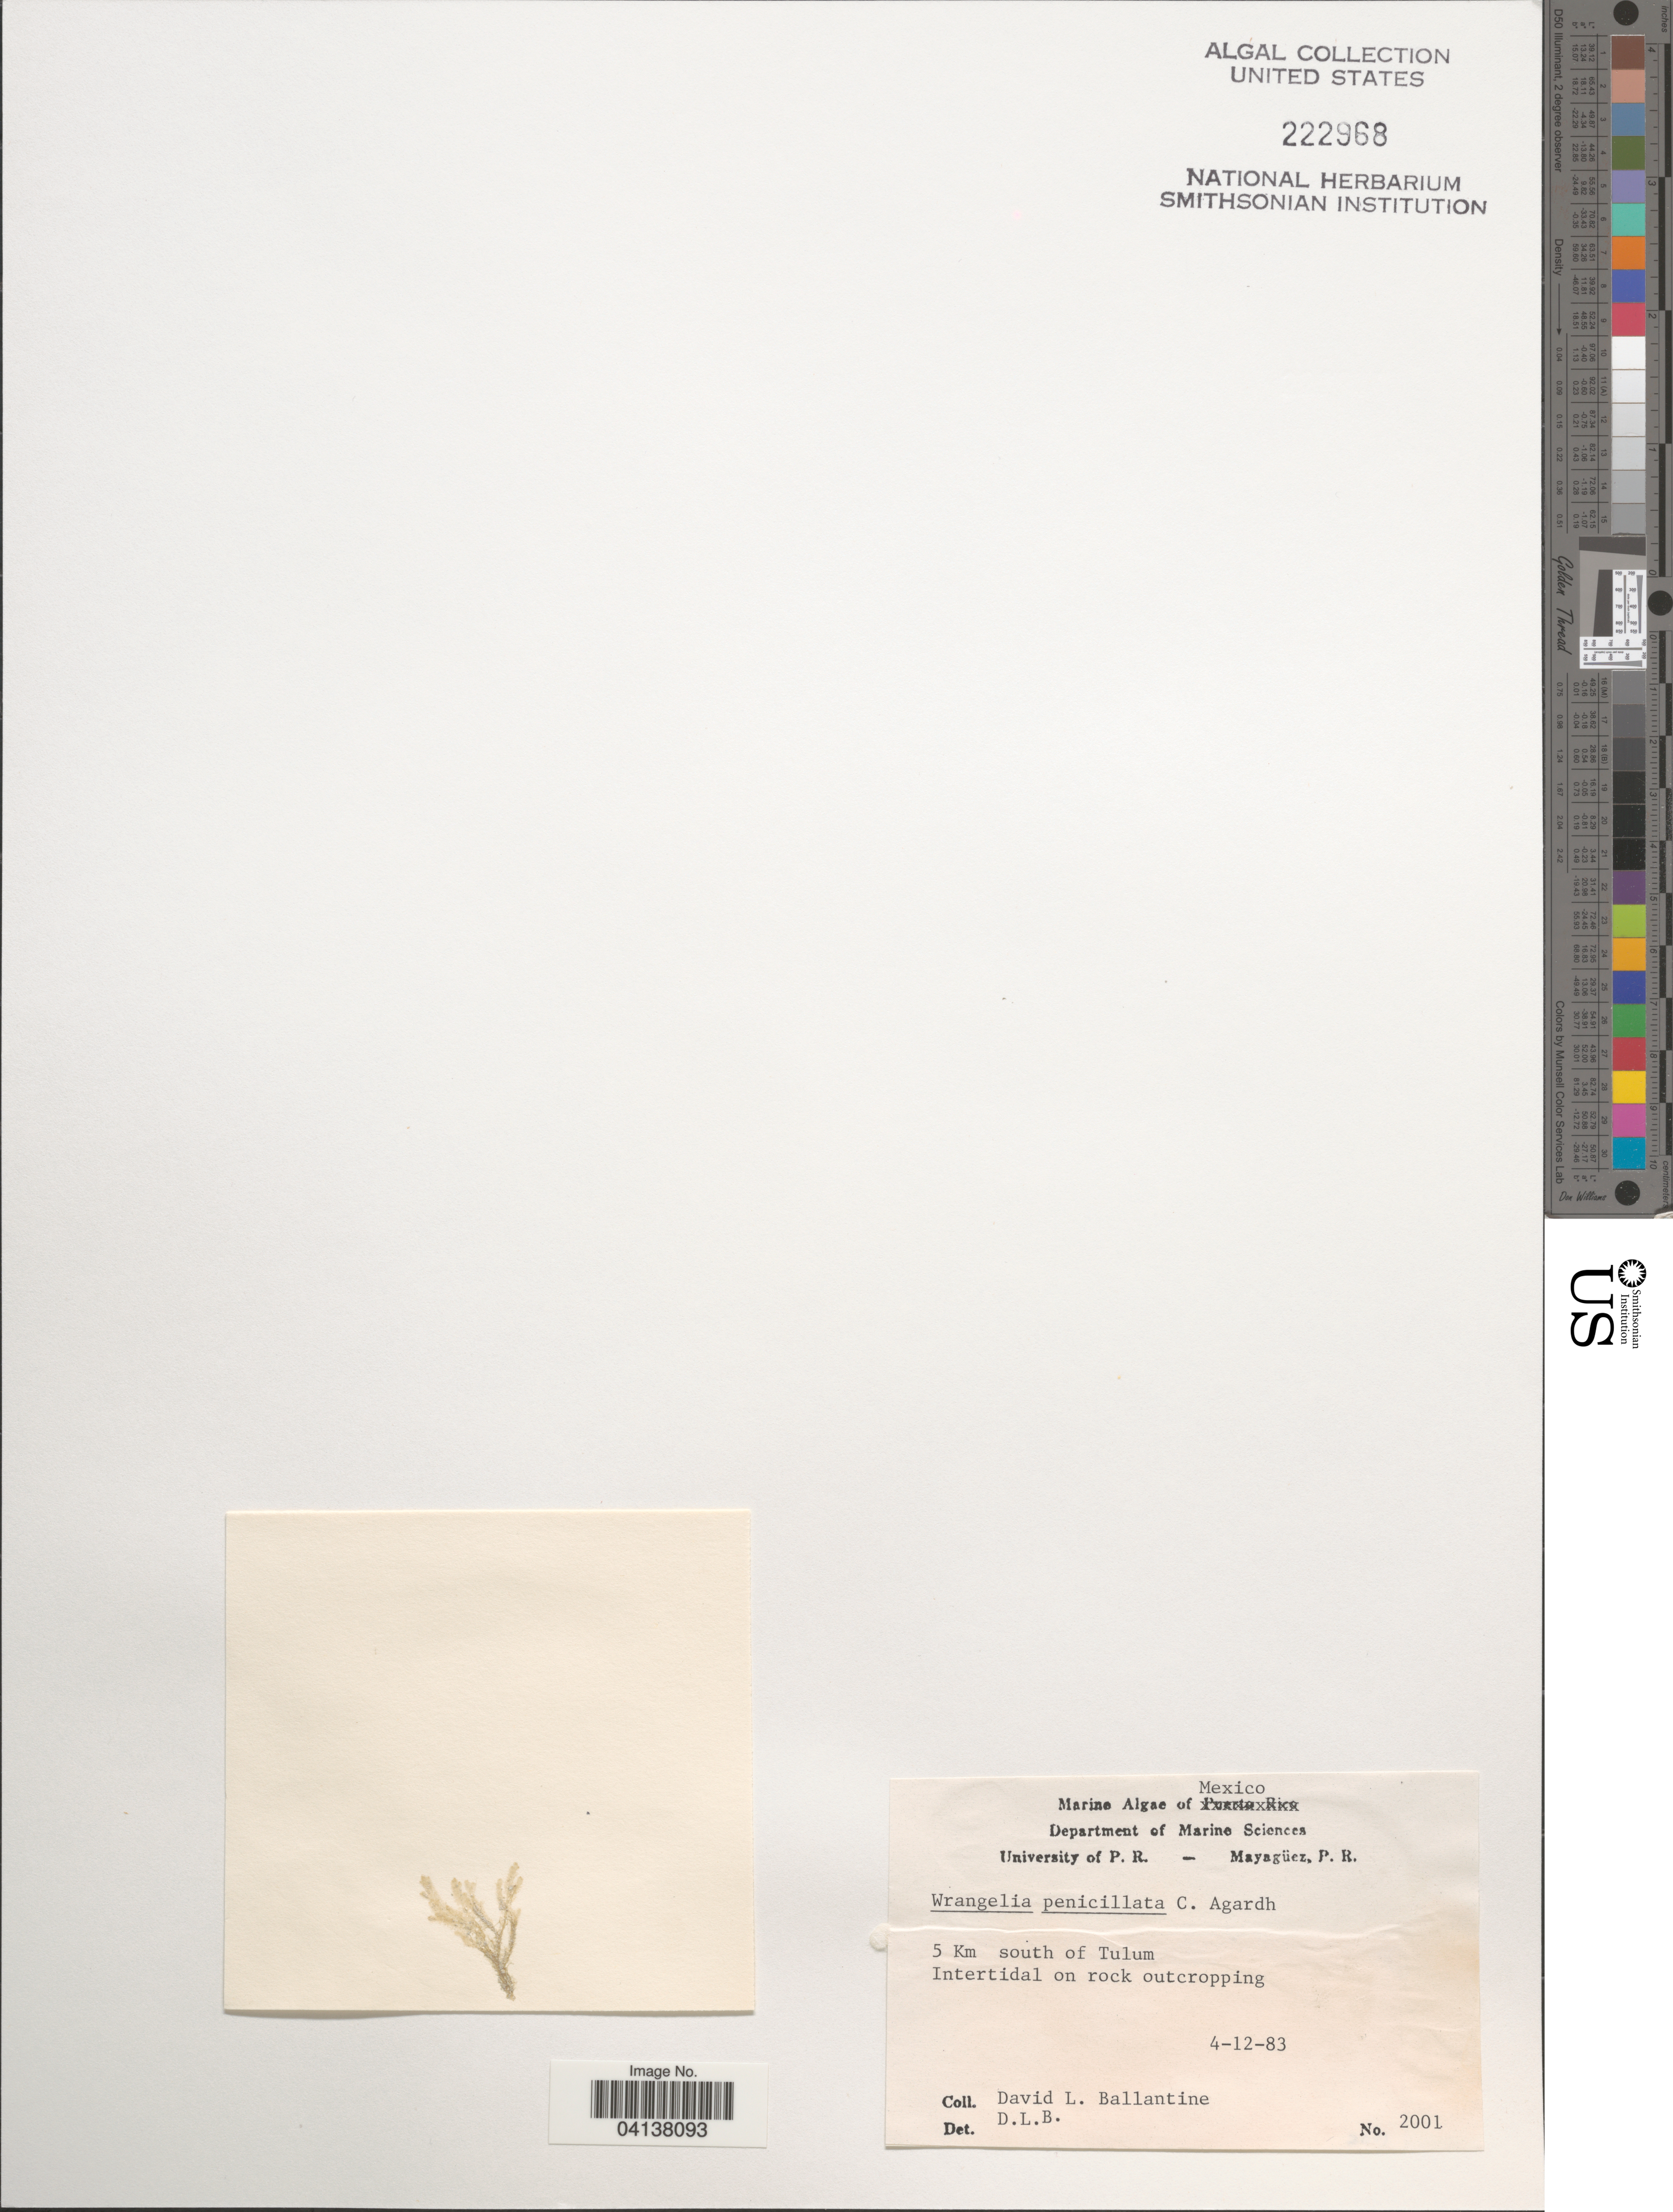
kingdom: Plantae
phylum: Rhodophyta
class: Florideophyceae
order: Ceramiales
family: Wrangeliaceae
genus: Wrangelia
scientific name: Wrangelia penicillata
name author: (C. Agardh) C. Agardh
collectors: D.L. Ballantine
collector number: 2001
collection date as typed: Transcribed d/m/y: 4/12/83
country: Mexico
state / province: Quintana Roo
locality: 5 Km south of Tulum.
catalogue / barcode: US 222968